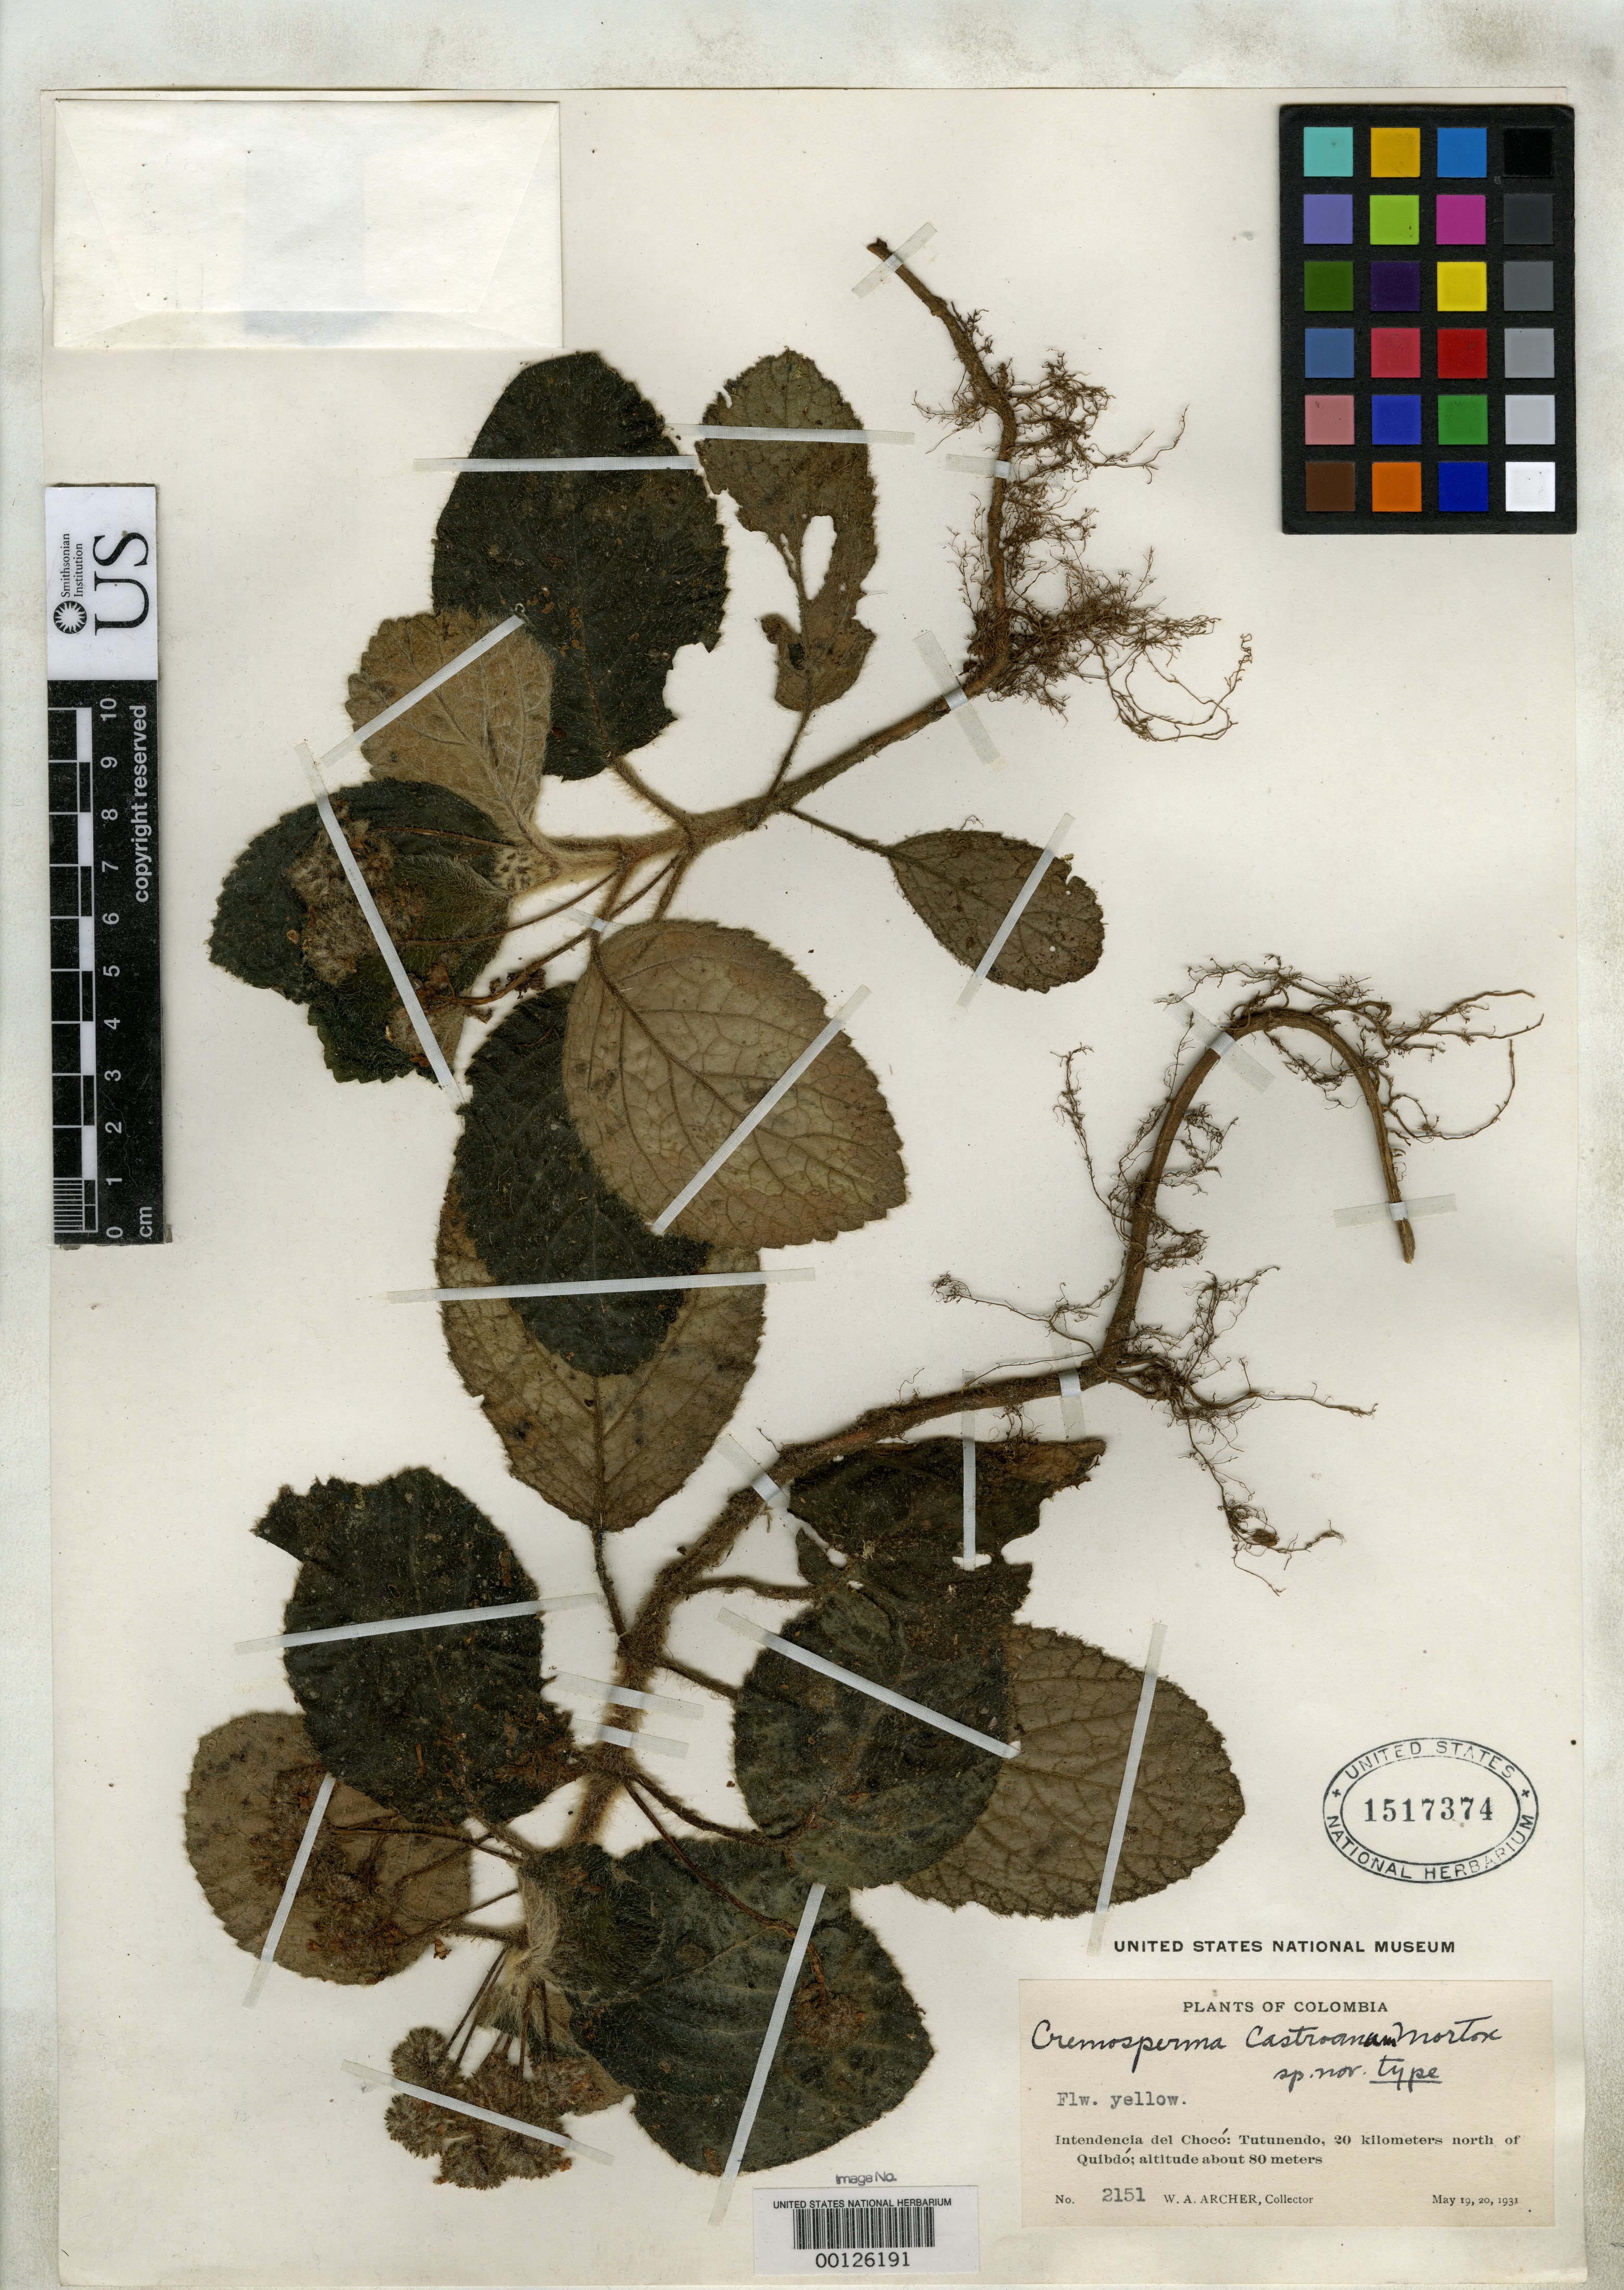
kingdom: Plantae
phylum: Tracheophyta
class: Magnoliopsida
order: Lamiales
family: Gesneriaceae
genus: Cremosperma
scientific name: Cremosperma castroanum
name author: C.V. Morton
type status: Holotype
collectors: W. A. Archer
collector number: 2151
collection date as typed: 19 May 1931 to 20 May 1931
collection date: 1931-05-19/1931-05-20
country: Colombia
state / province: Chocó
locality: TutUnendo, 20 km N of Quibdo.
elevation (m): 80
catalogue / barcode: US 1517374